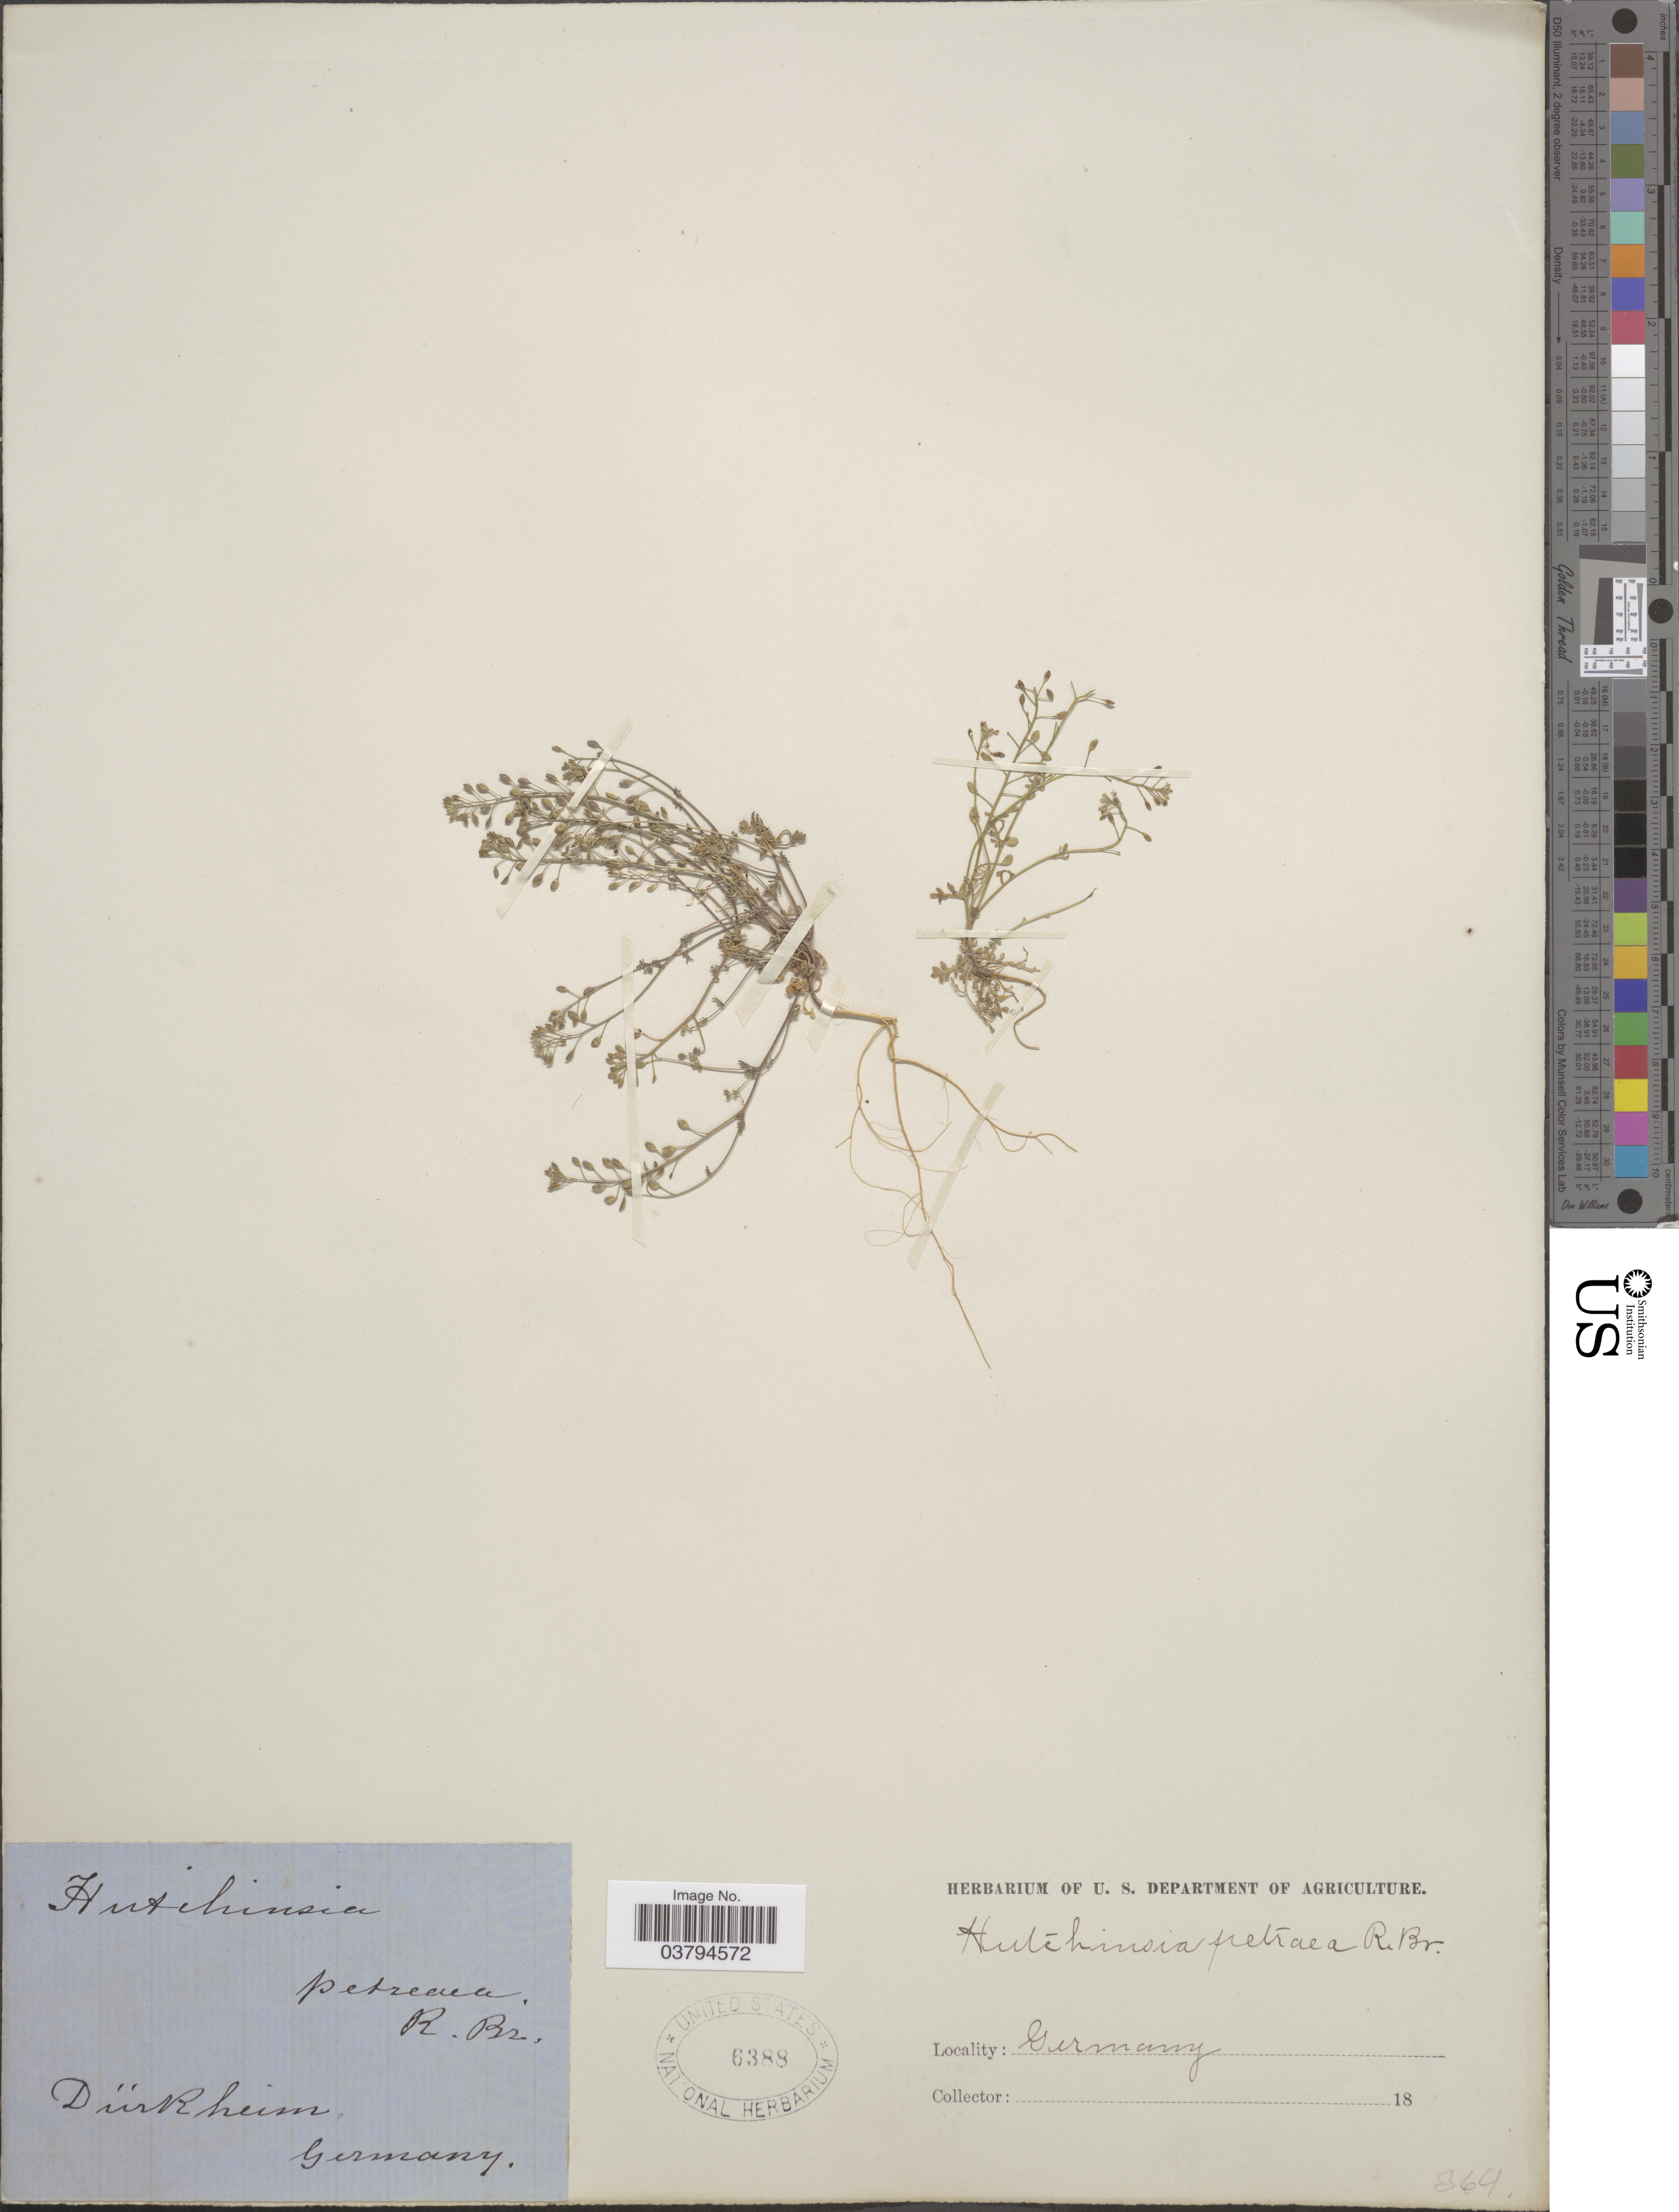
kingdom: Plantae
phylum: Tracheophyta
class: Magnoliopsida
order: Brassicales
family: Brassicaceae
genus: Hutchinsia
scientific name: Hutchinsia petraea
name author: W.T. Aiton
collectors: Facchini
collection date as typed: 18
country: Germany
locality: Dürrheim.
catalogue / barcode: US 6388